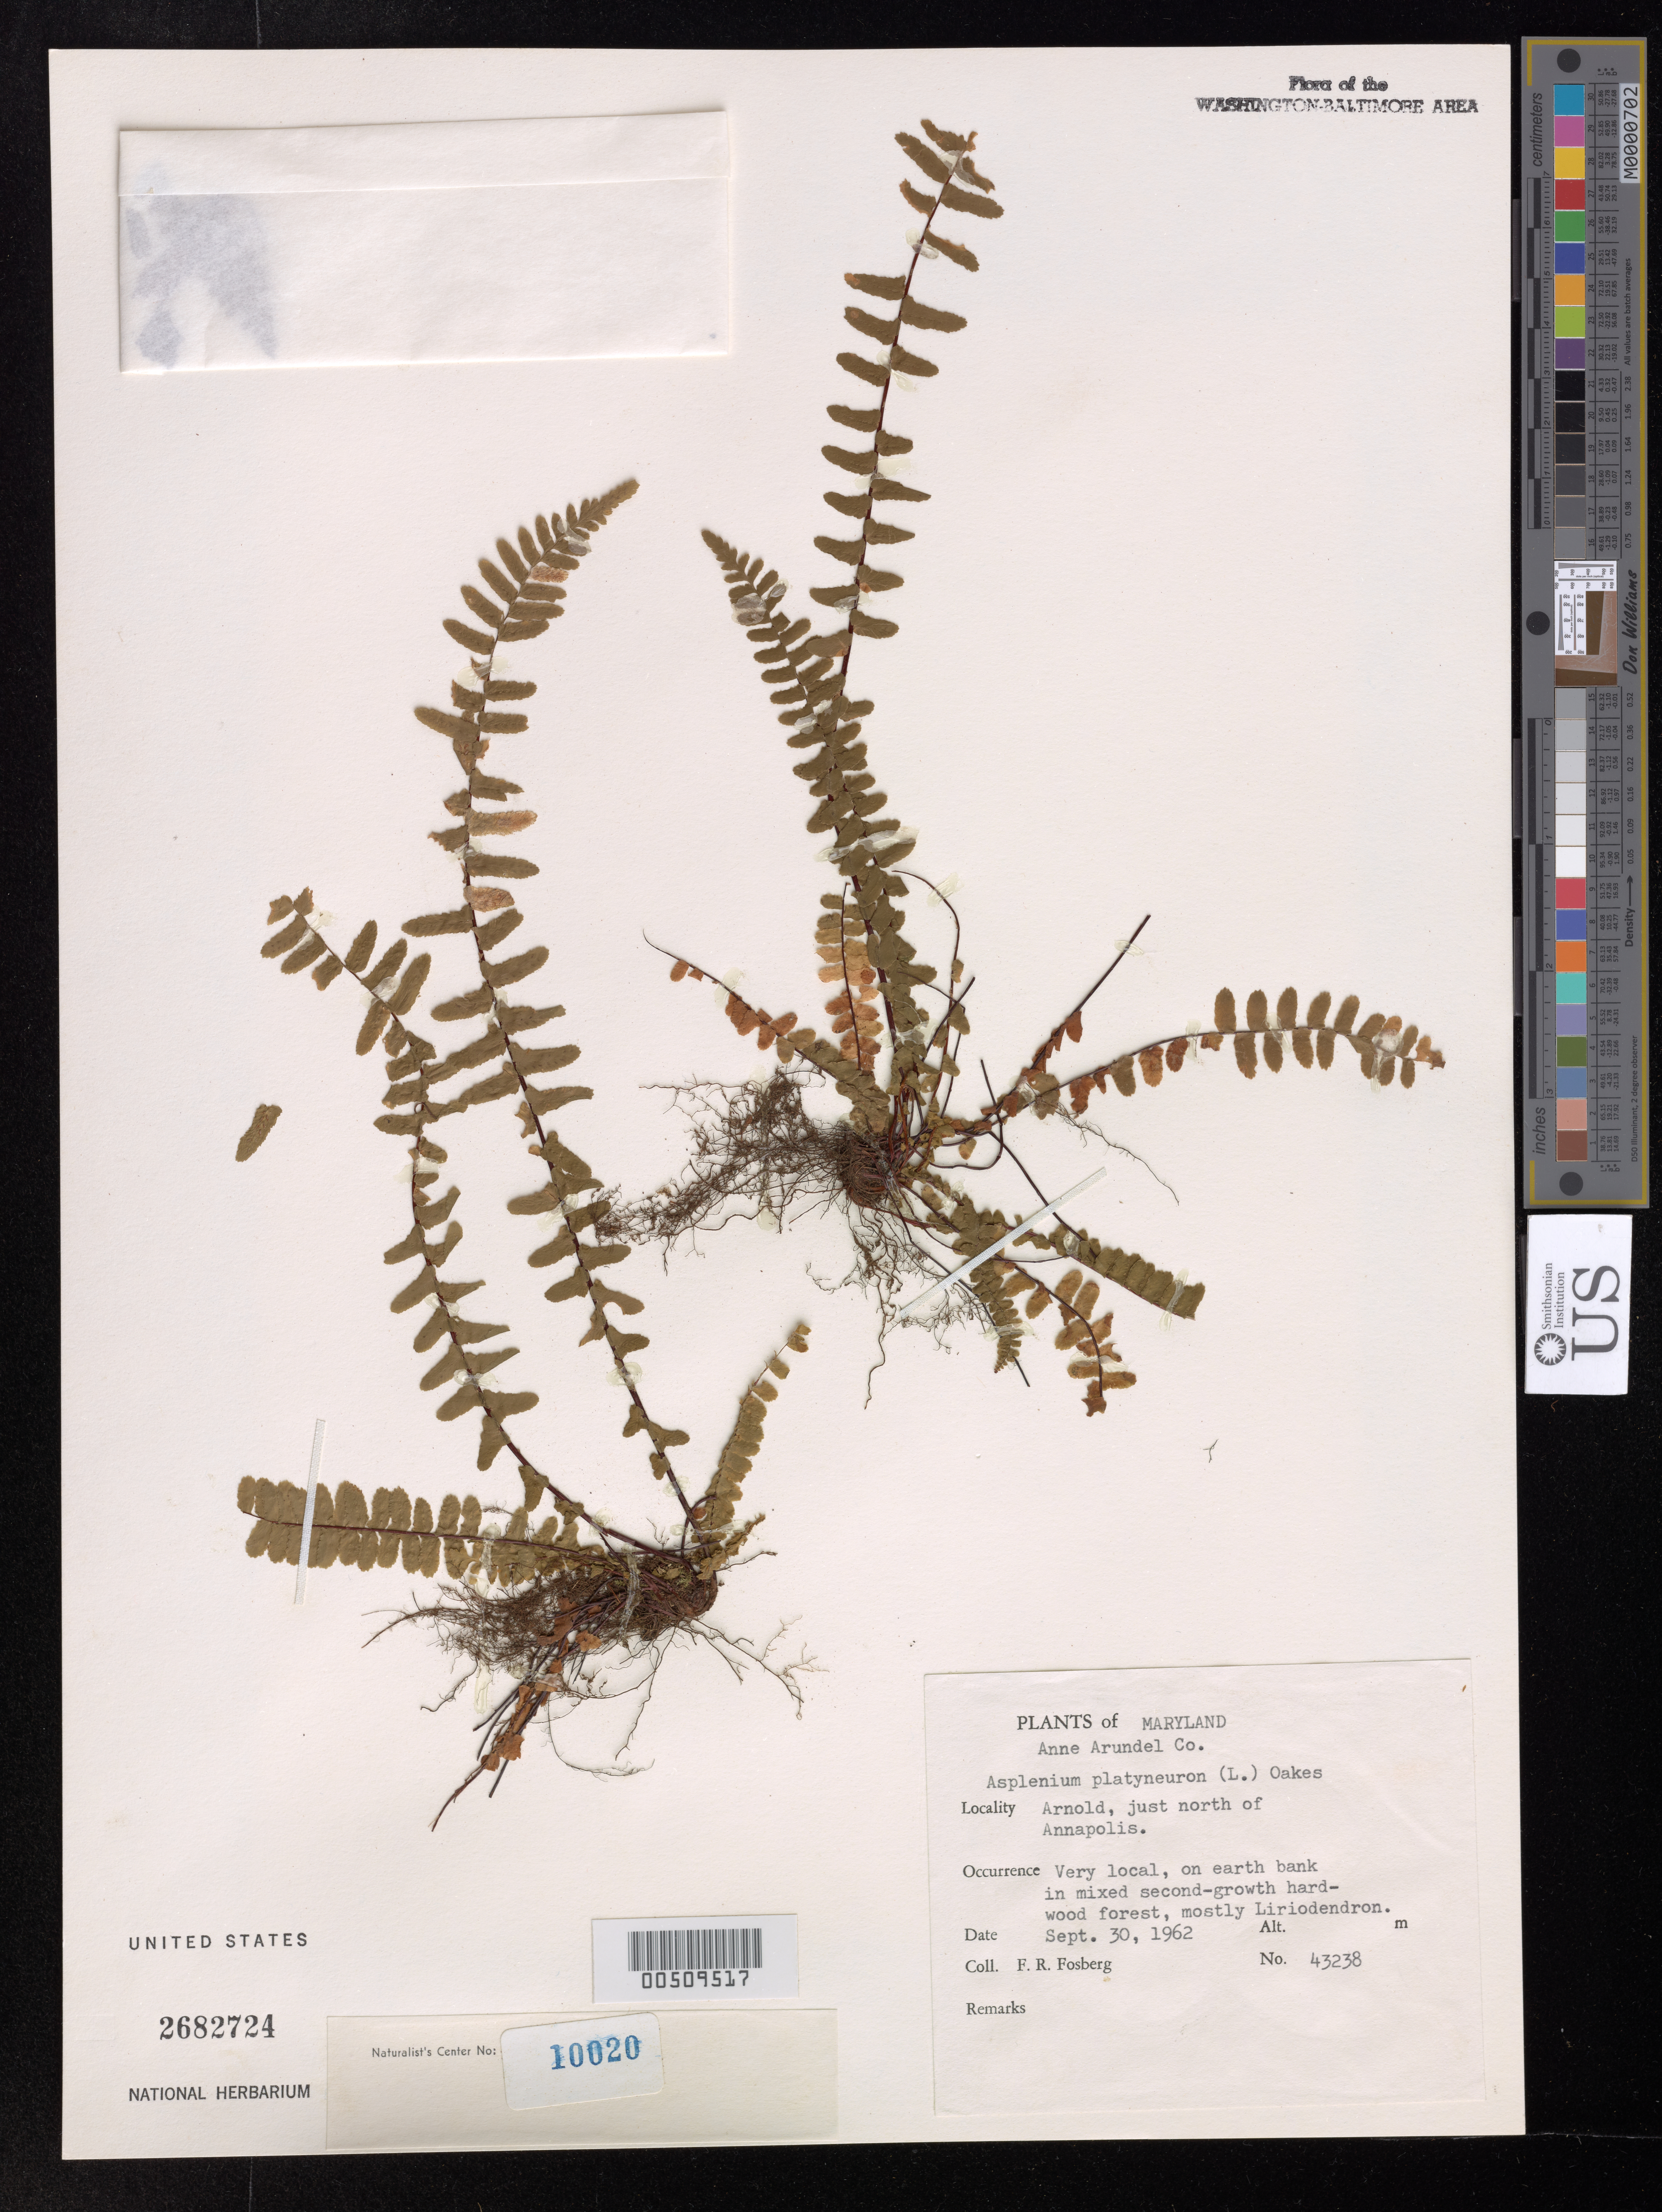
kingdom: Plantae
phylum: Tracheophyta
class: Polypodiopsida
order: Polypodiales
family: Aspleniaceae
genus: Asplenium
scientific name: Asplenium platyneuron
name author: (L.) Britton, Stearns & Poggenb.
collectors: F. R. Fosberg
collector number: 43238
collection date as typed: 30 Sep 1962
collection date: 1962-09-30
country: United States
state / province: Maryland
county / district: Anne Arundel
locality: Arnold, just N of Annapolis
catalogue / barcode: US 2682724